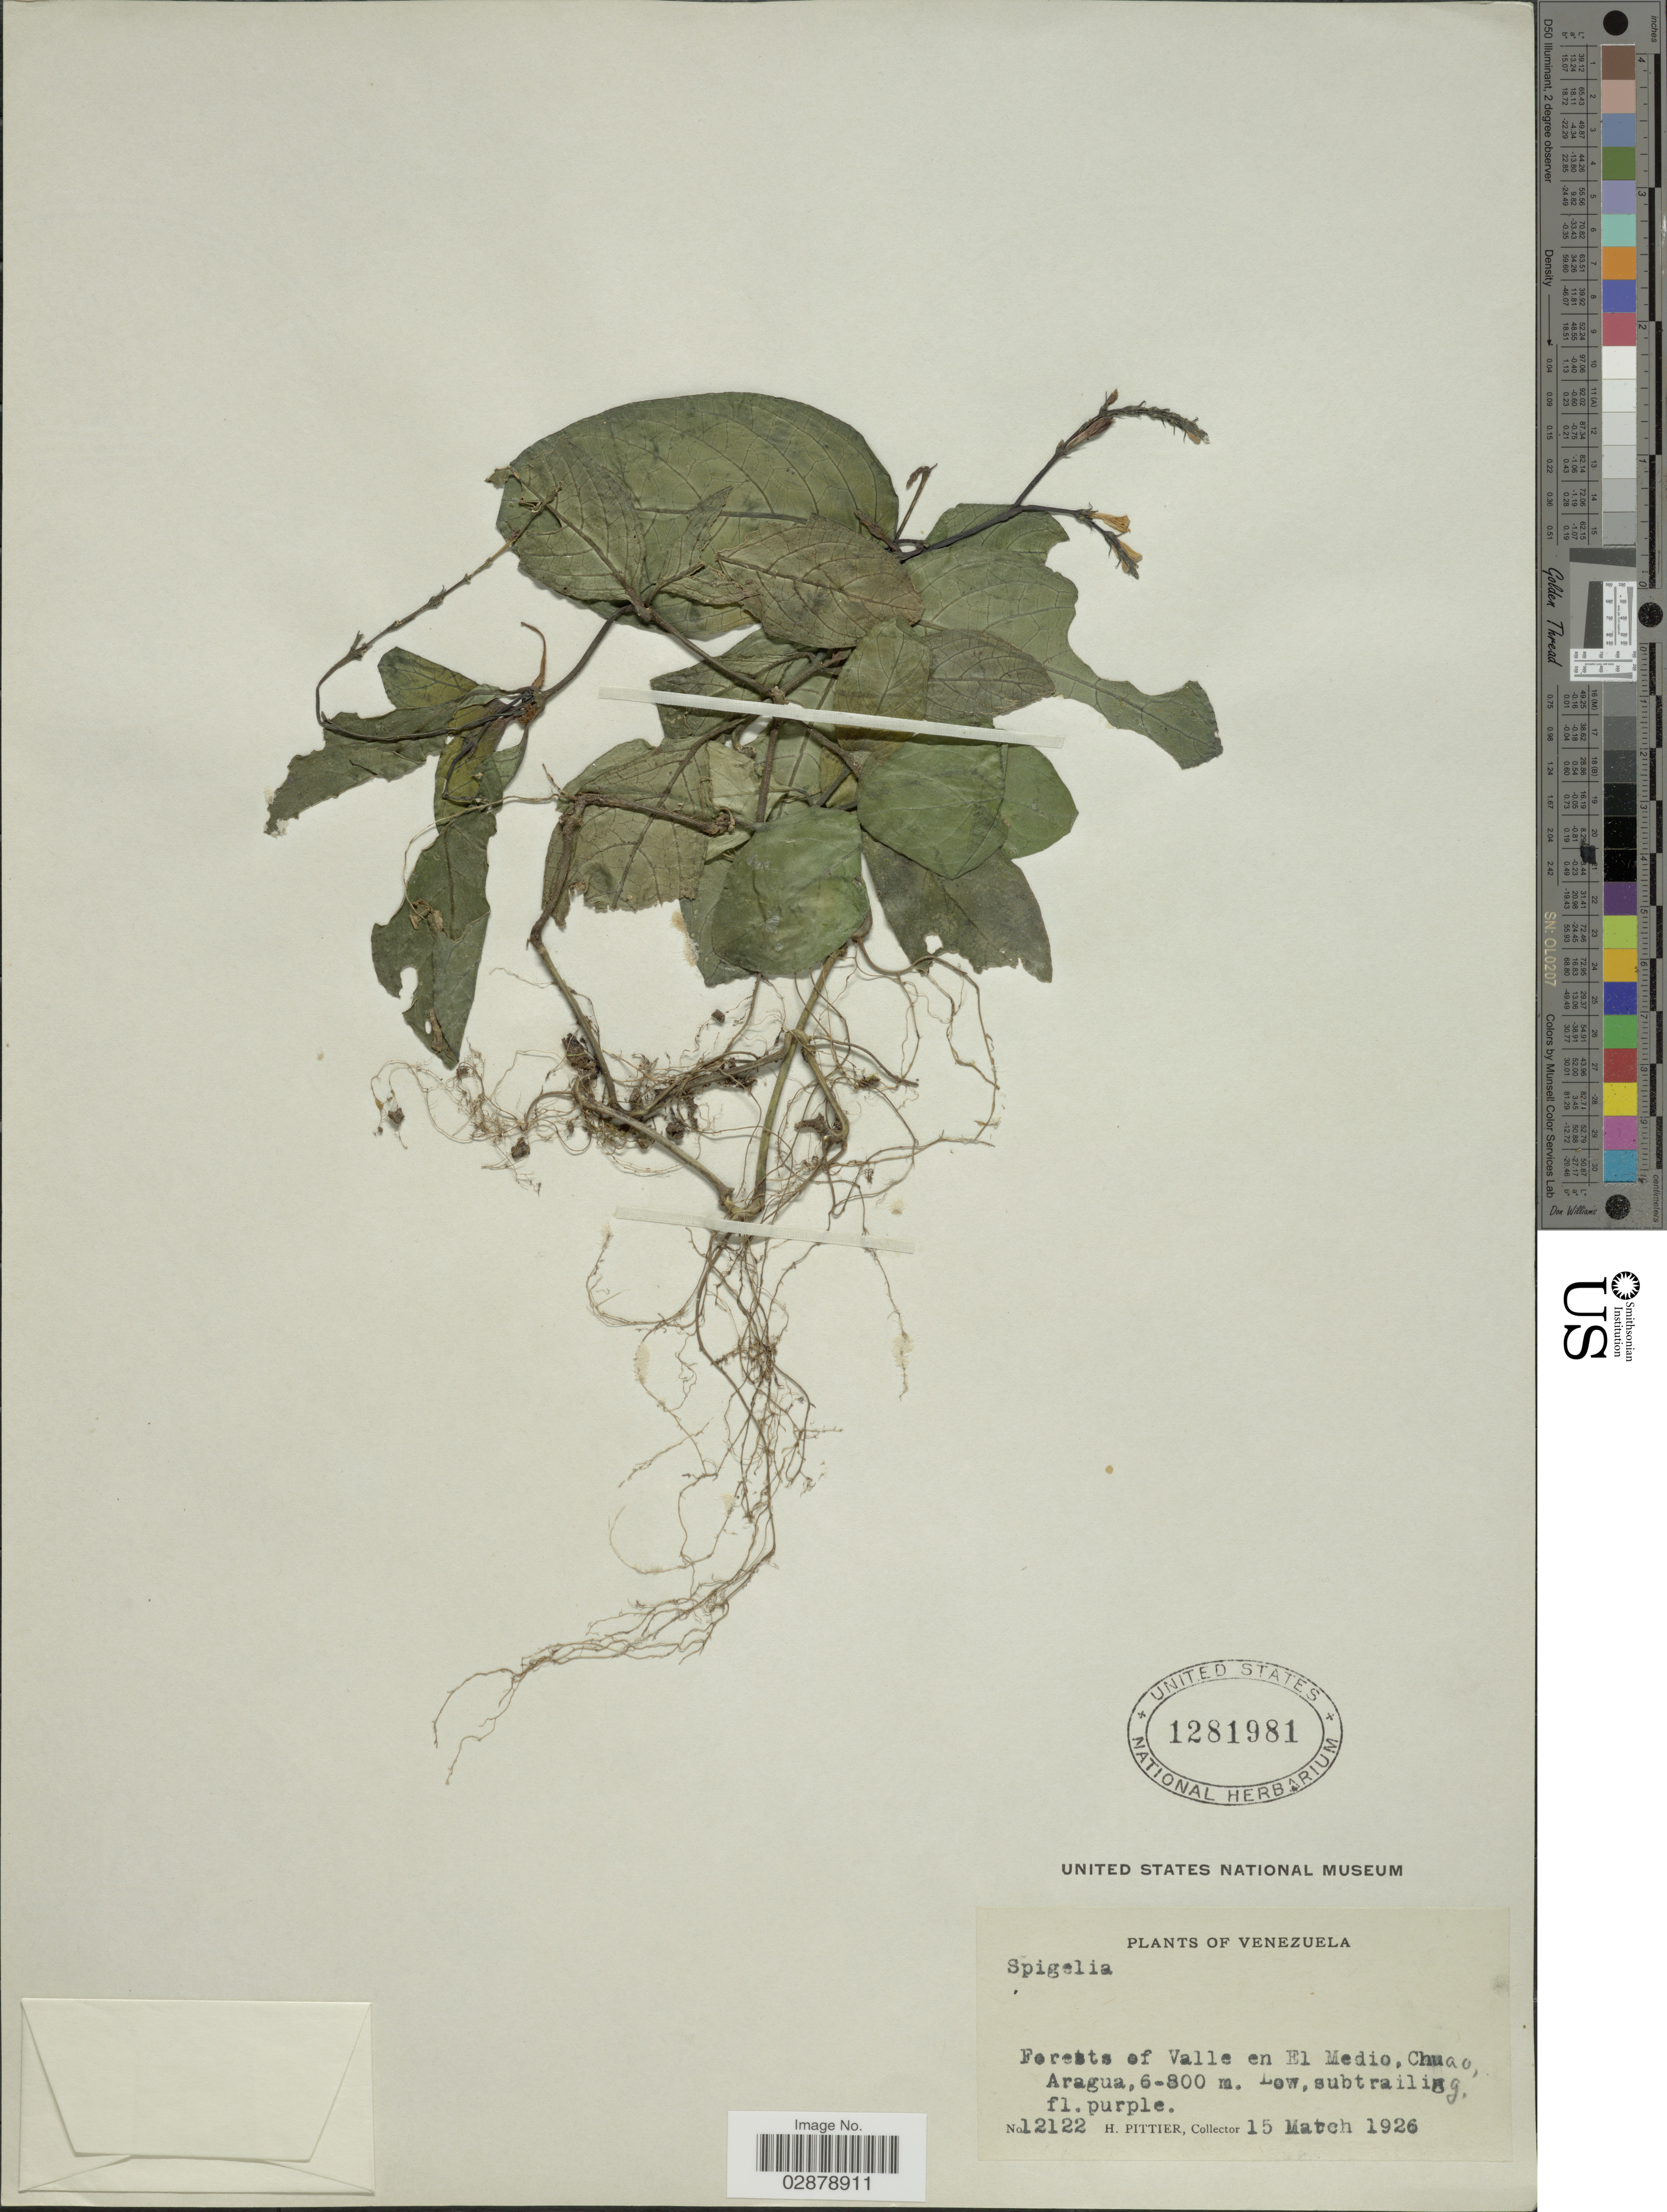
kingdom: Plantae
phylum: Tracheophyta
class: Magnoliopsida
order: Lamiales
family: Acanthaceae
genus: Justicia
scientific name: Justicia effusa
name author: D.N. Gibson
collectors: H. F. Pittier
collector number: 12122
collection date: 1926-03-15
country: Venezuela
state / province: Aragua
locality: Forests of Valle en El Medio, Chuao.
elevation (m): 600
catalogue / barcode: US 1281981